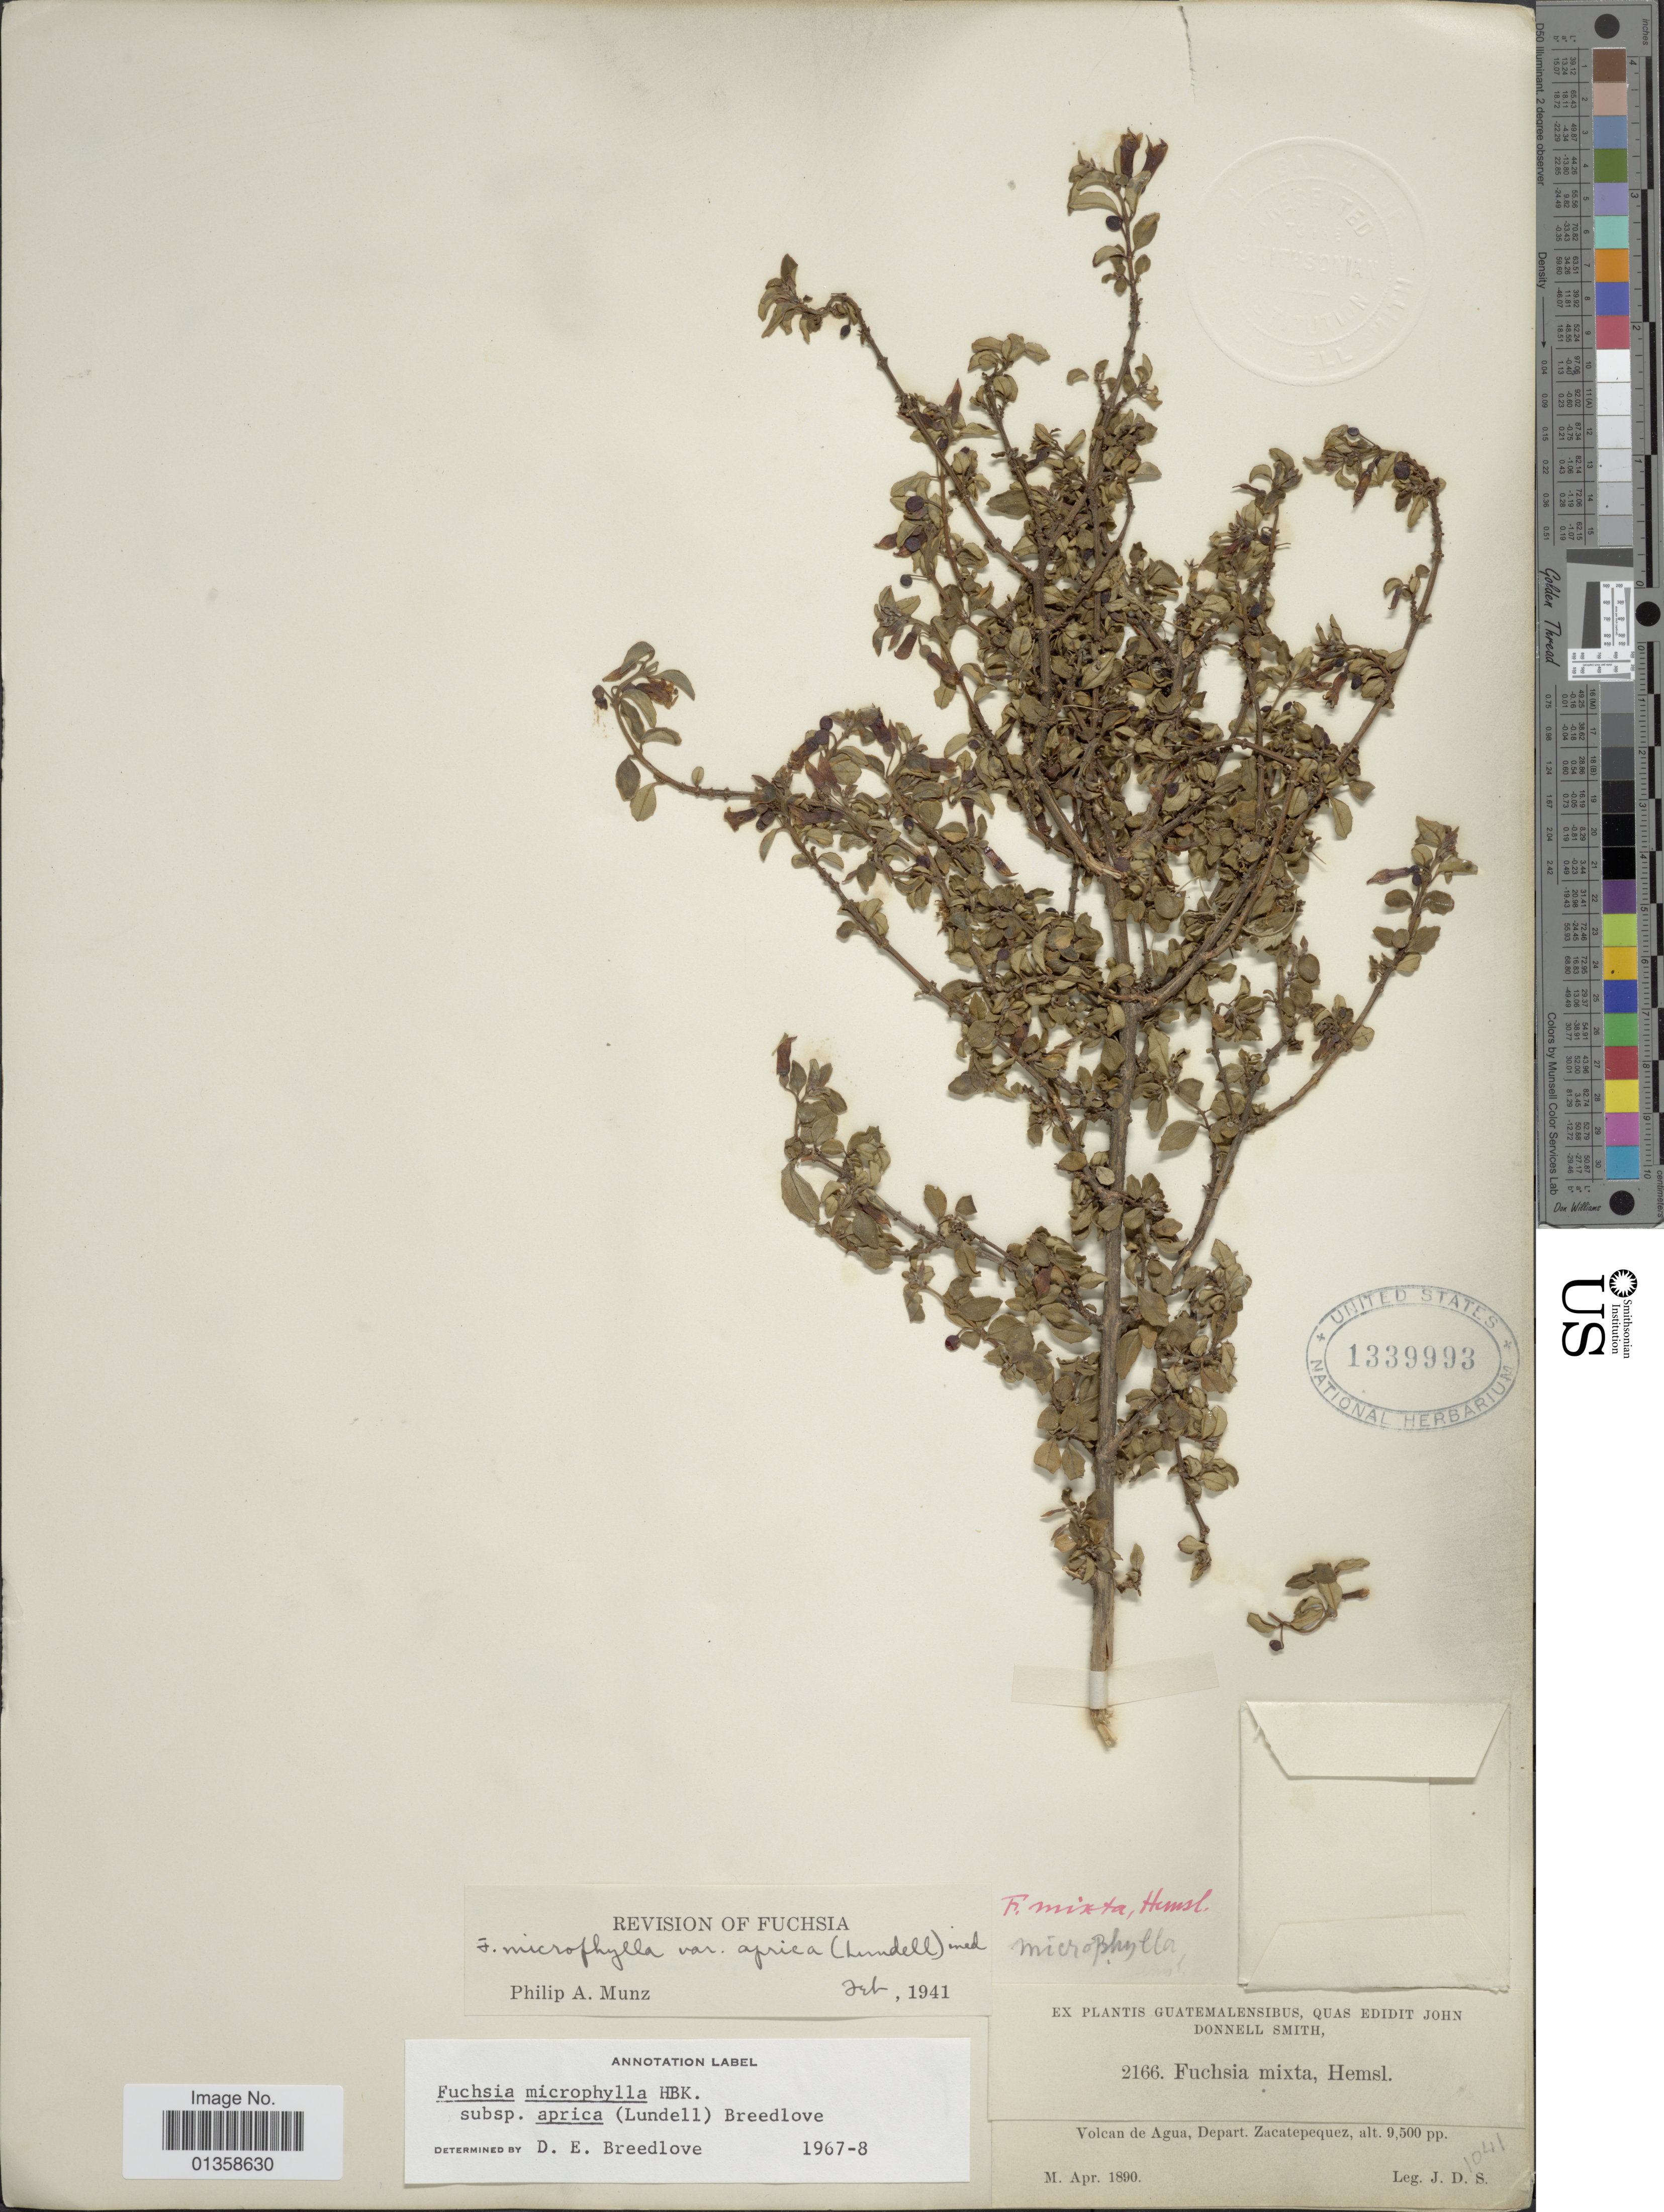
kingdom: Plantae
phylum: Tracheophyta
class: Magnoliopsida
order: Myrtales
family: Onagraceae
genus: Fuchsia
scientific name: Fuchsia microphylla subsp. aprica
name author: (Lundell) Breedlove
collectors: J. Donnell Smith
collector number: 2166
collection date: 1890-04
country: Guatemala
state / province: Sacatepéquez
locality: Volcan de Agua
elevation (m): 2896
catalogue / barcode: US 1339993